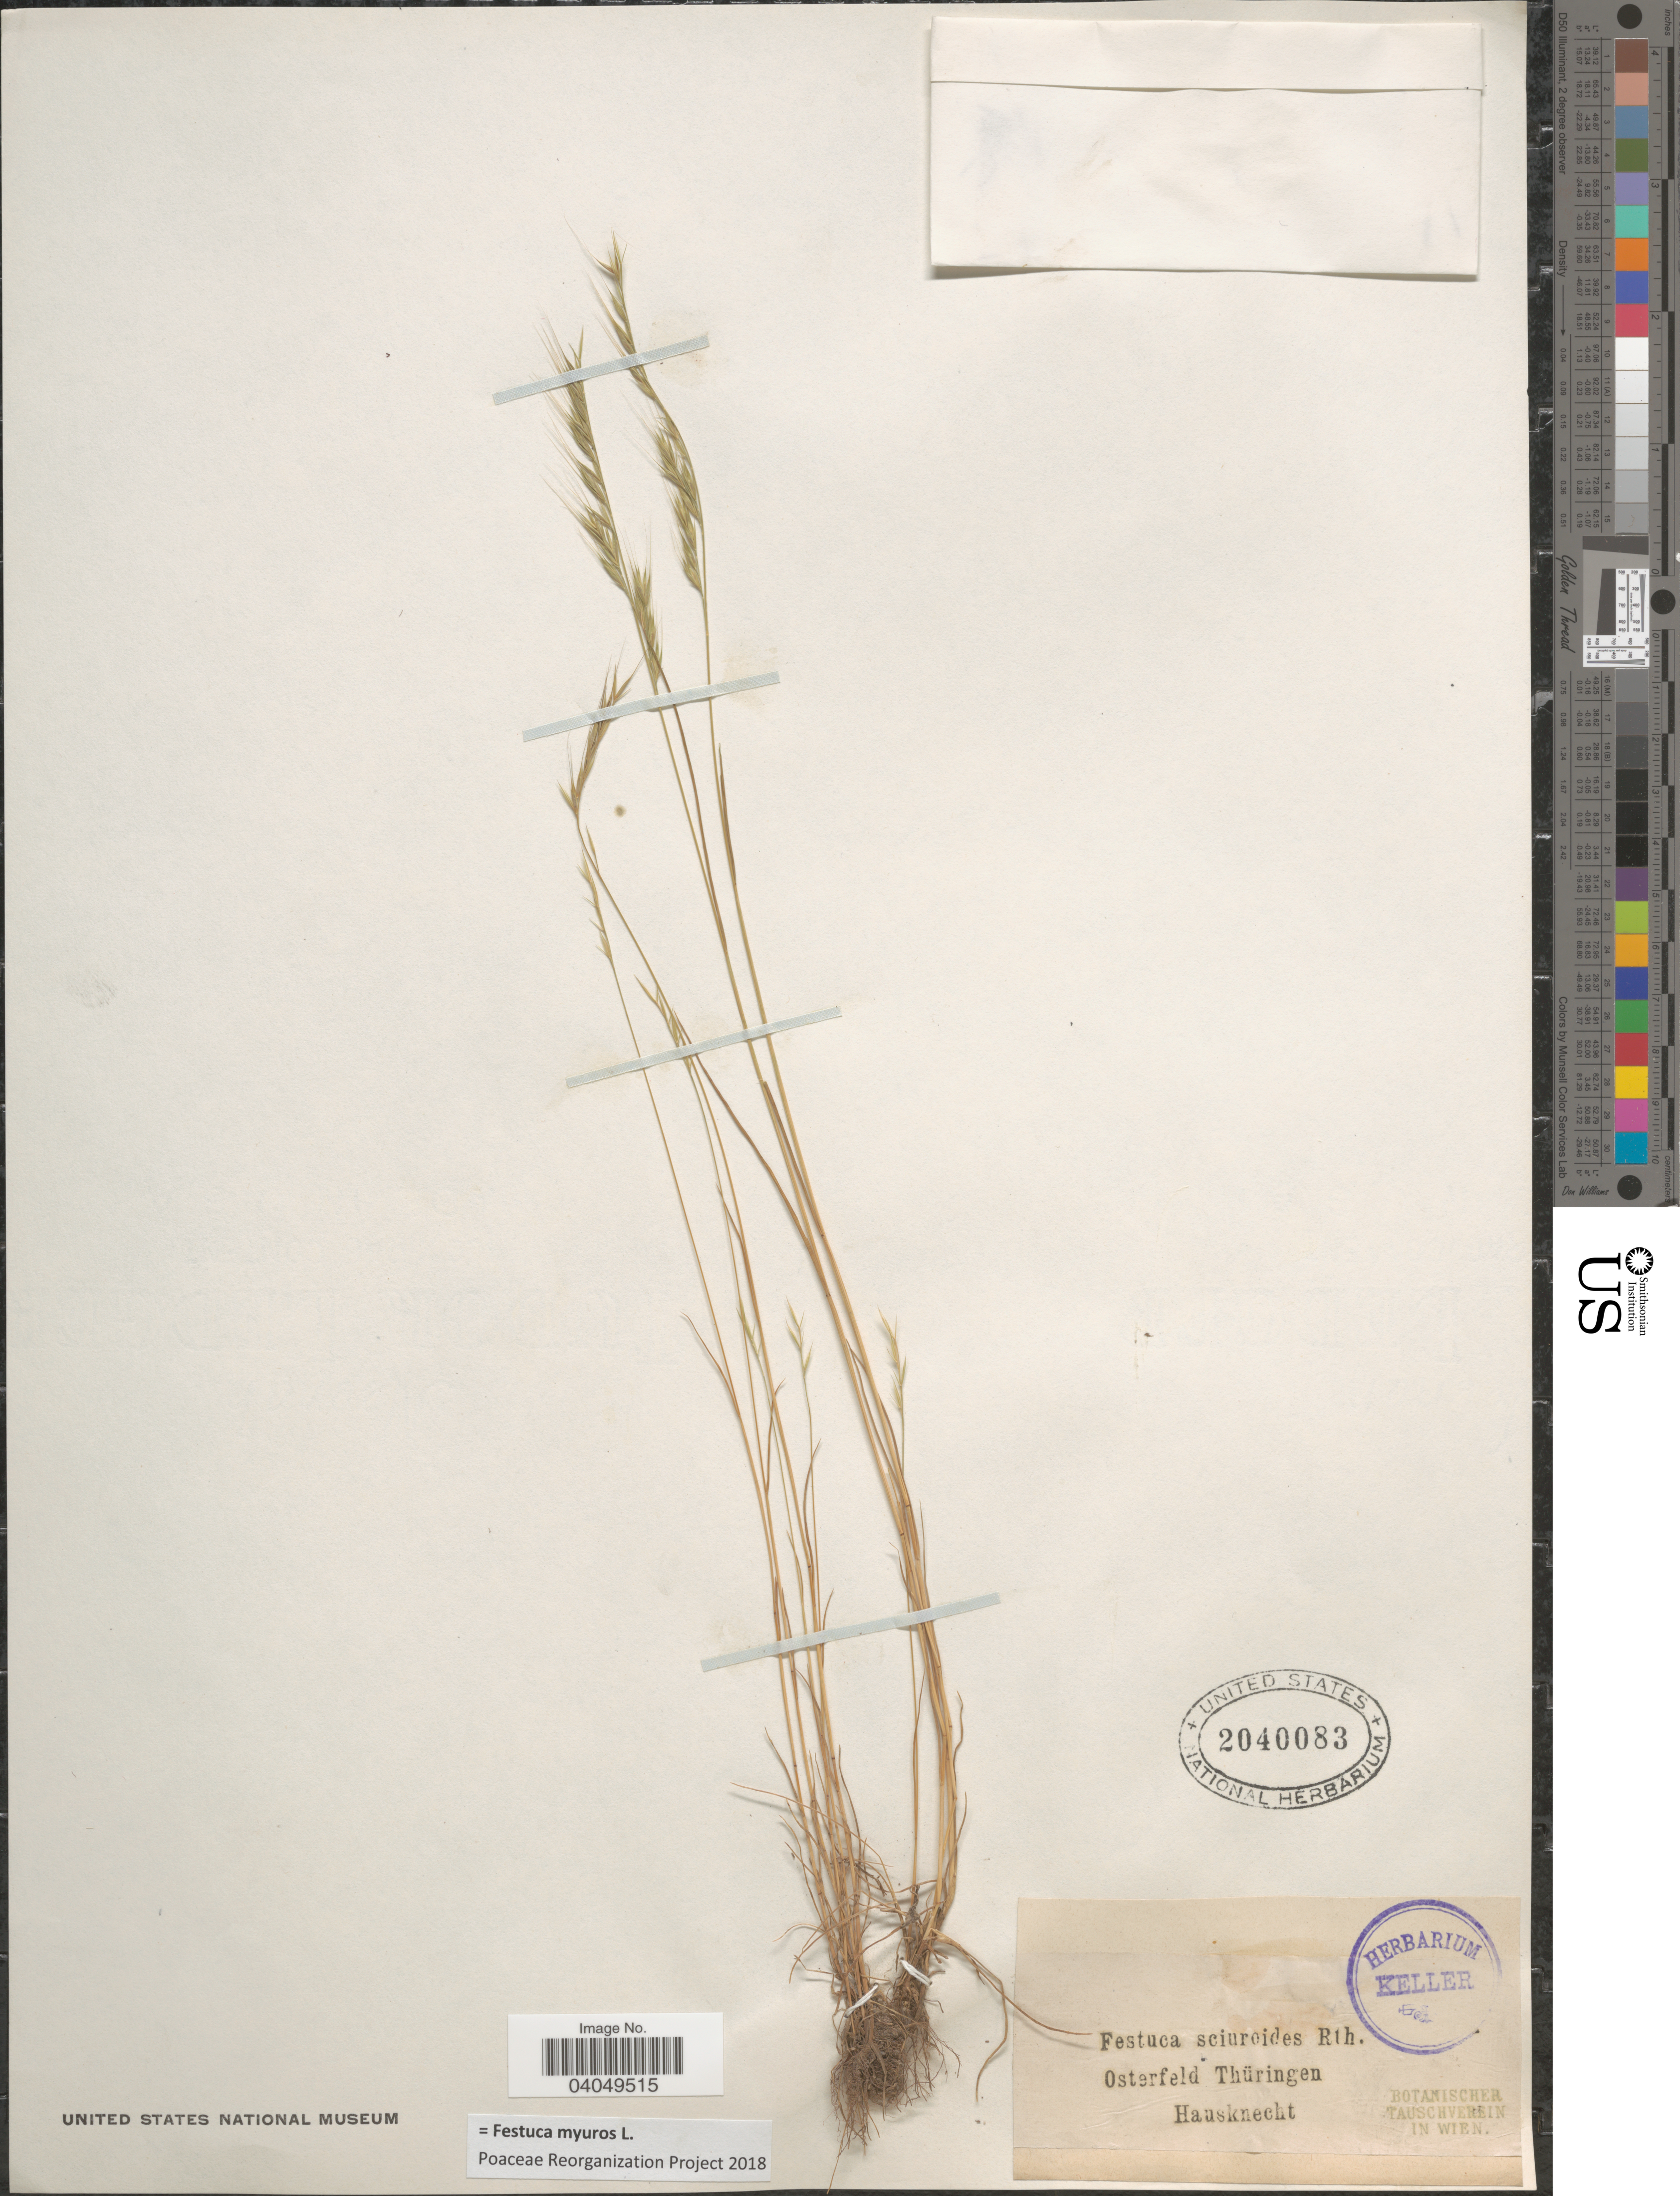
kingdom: Plantae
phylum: Tracheophyta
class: Liliopsida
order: Poales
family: Poaceae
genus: Festuca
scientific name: Festuca myuros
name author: L.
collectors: Hausknecht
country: Germany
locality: Osterfeld Thüringen.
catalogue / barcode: US 2040083